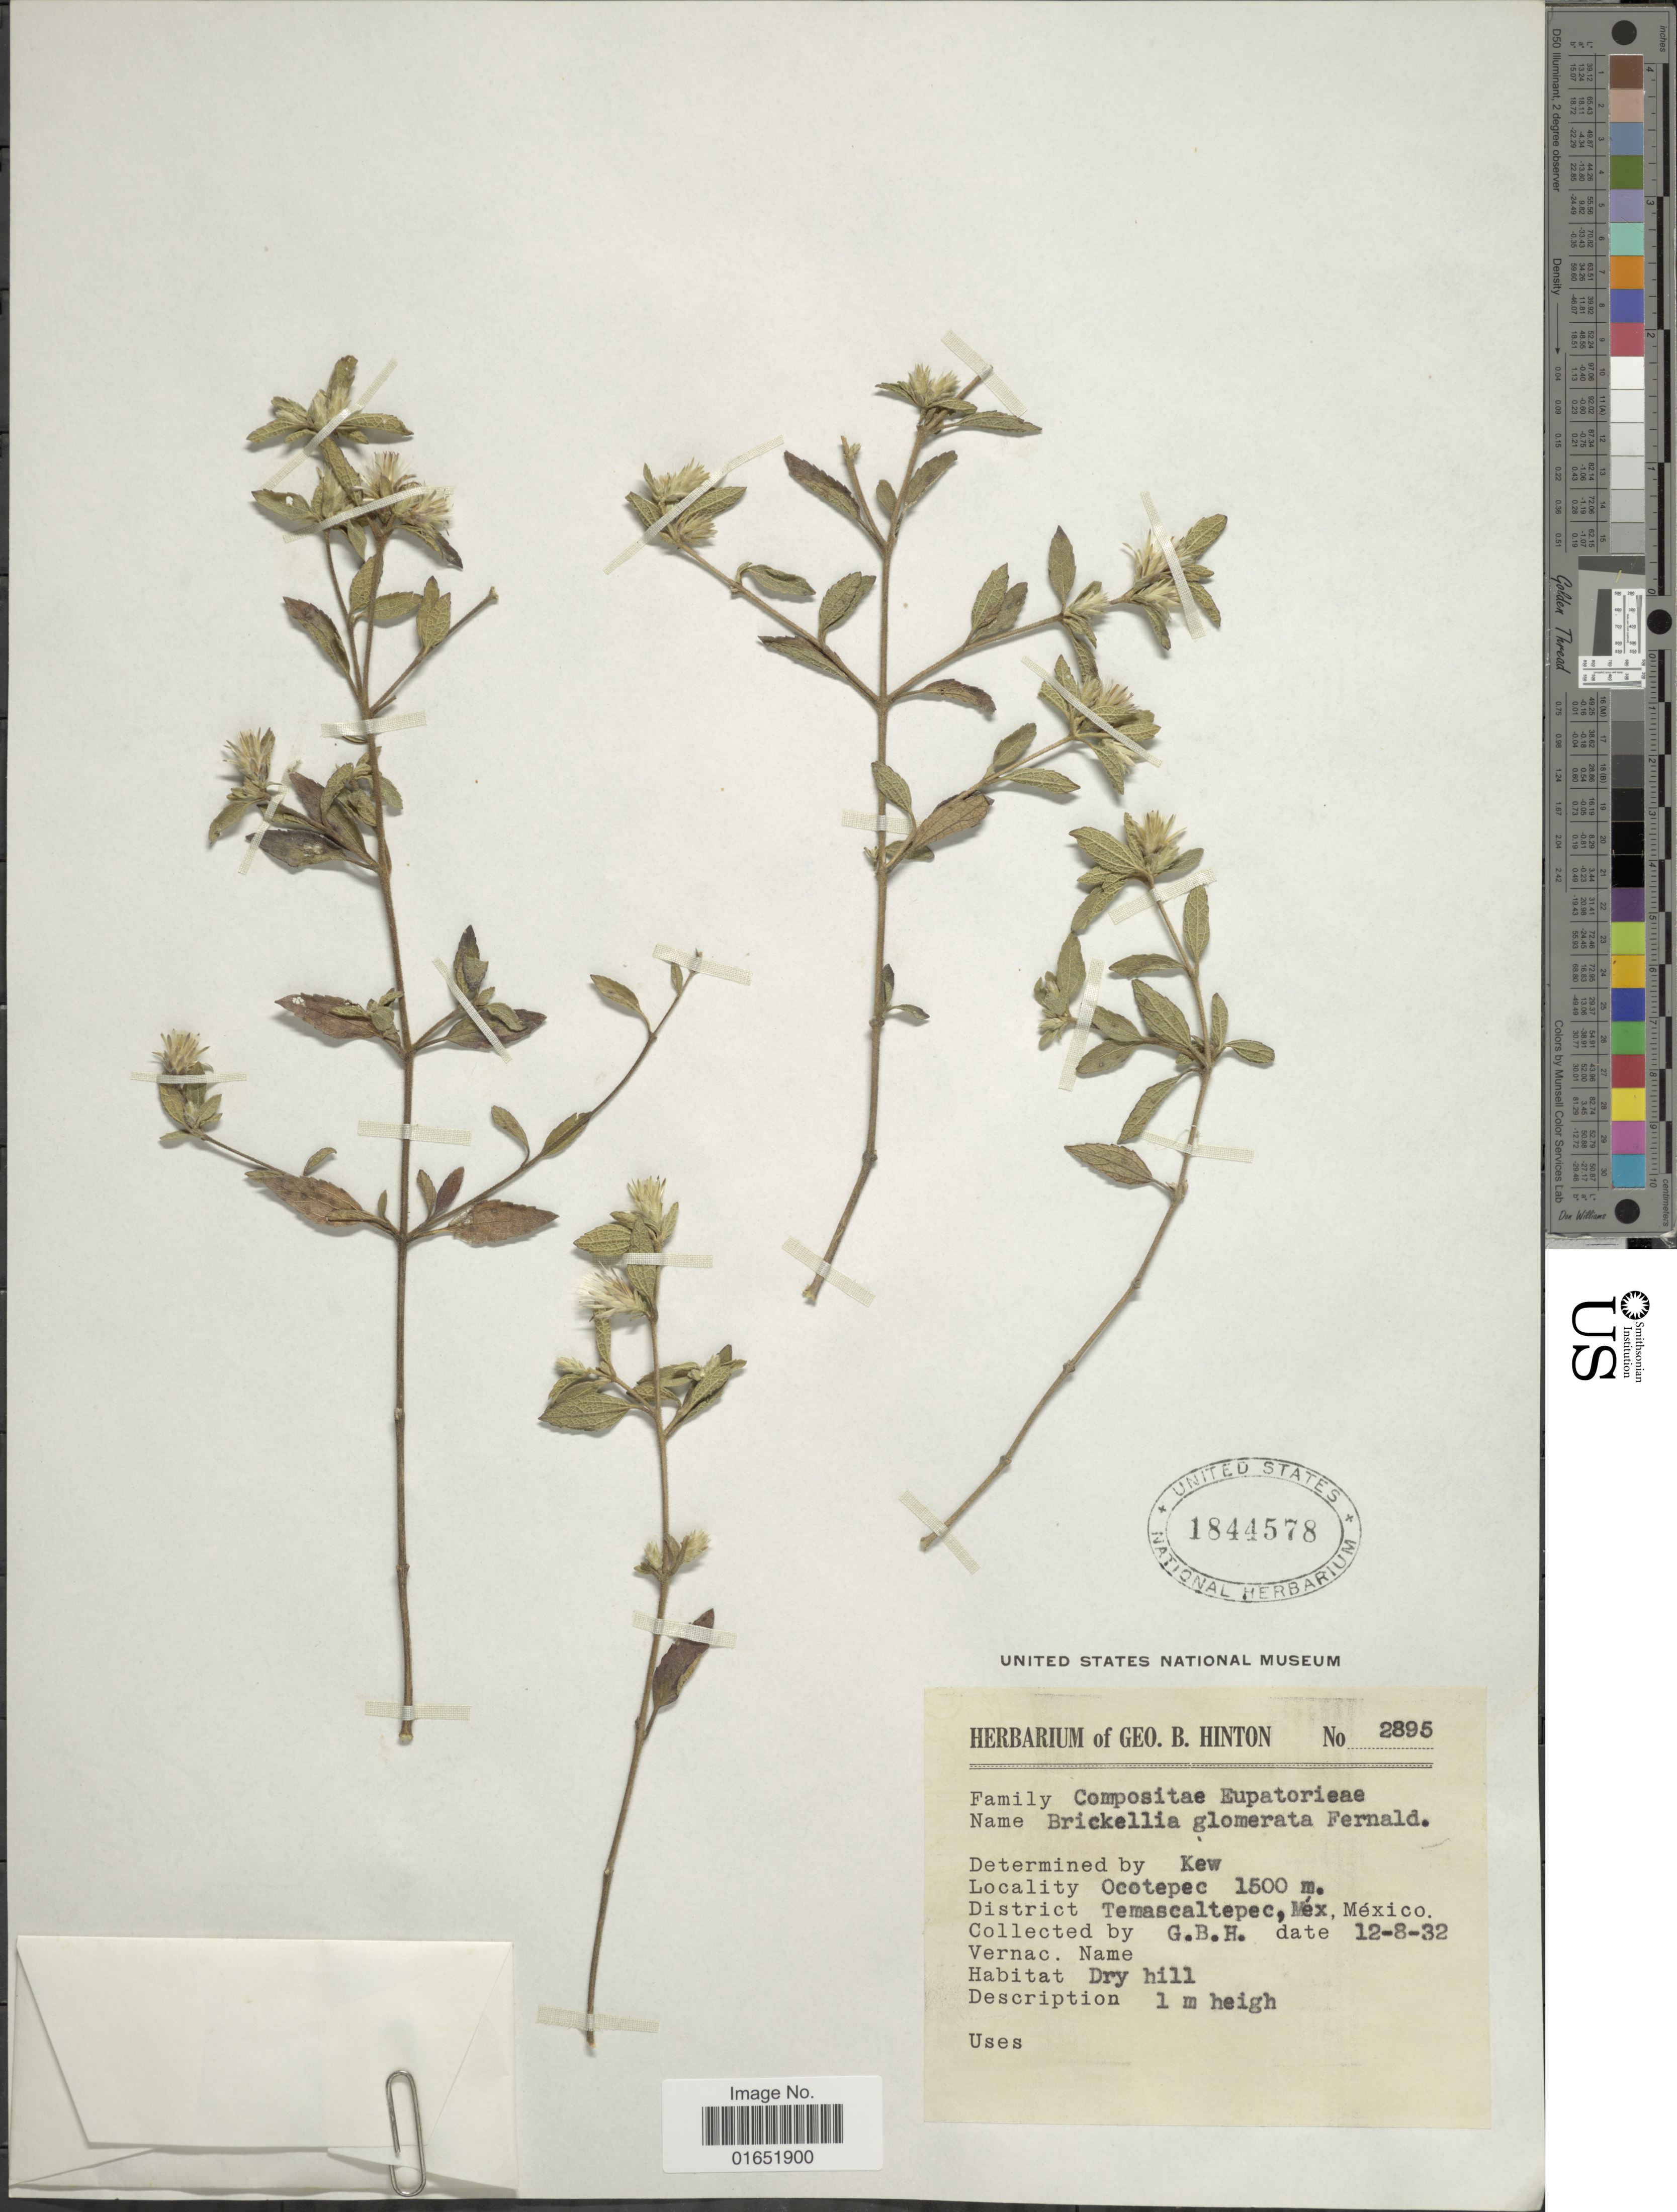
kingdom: Plantae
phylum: Tracheophyta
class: Magnoliopsida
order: Asterales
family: Asteraceae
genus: Brickellia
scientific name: Brickellia glomerata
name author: Fernald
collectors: G. B. Hinton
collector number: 2895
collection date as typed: Transcribed d/m/y: 12/8/32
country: Mexico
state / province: México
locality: Ocotepec, District Temascaltapec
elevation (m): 1500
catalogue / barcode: US 1844578